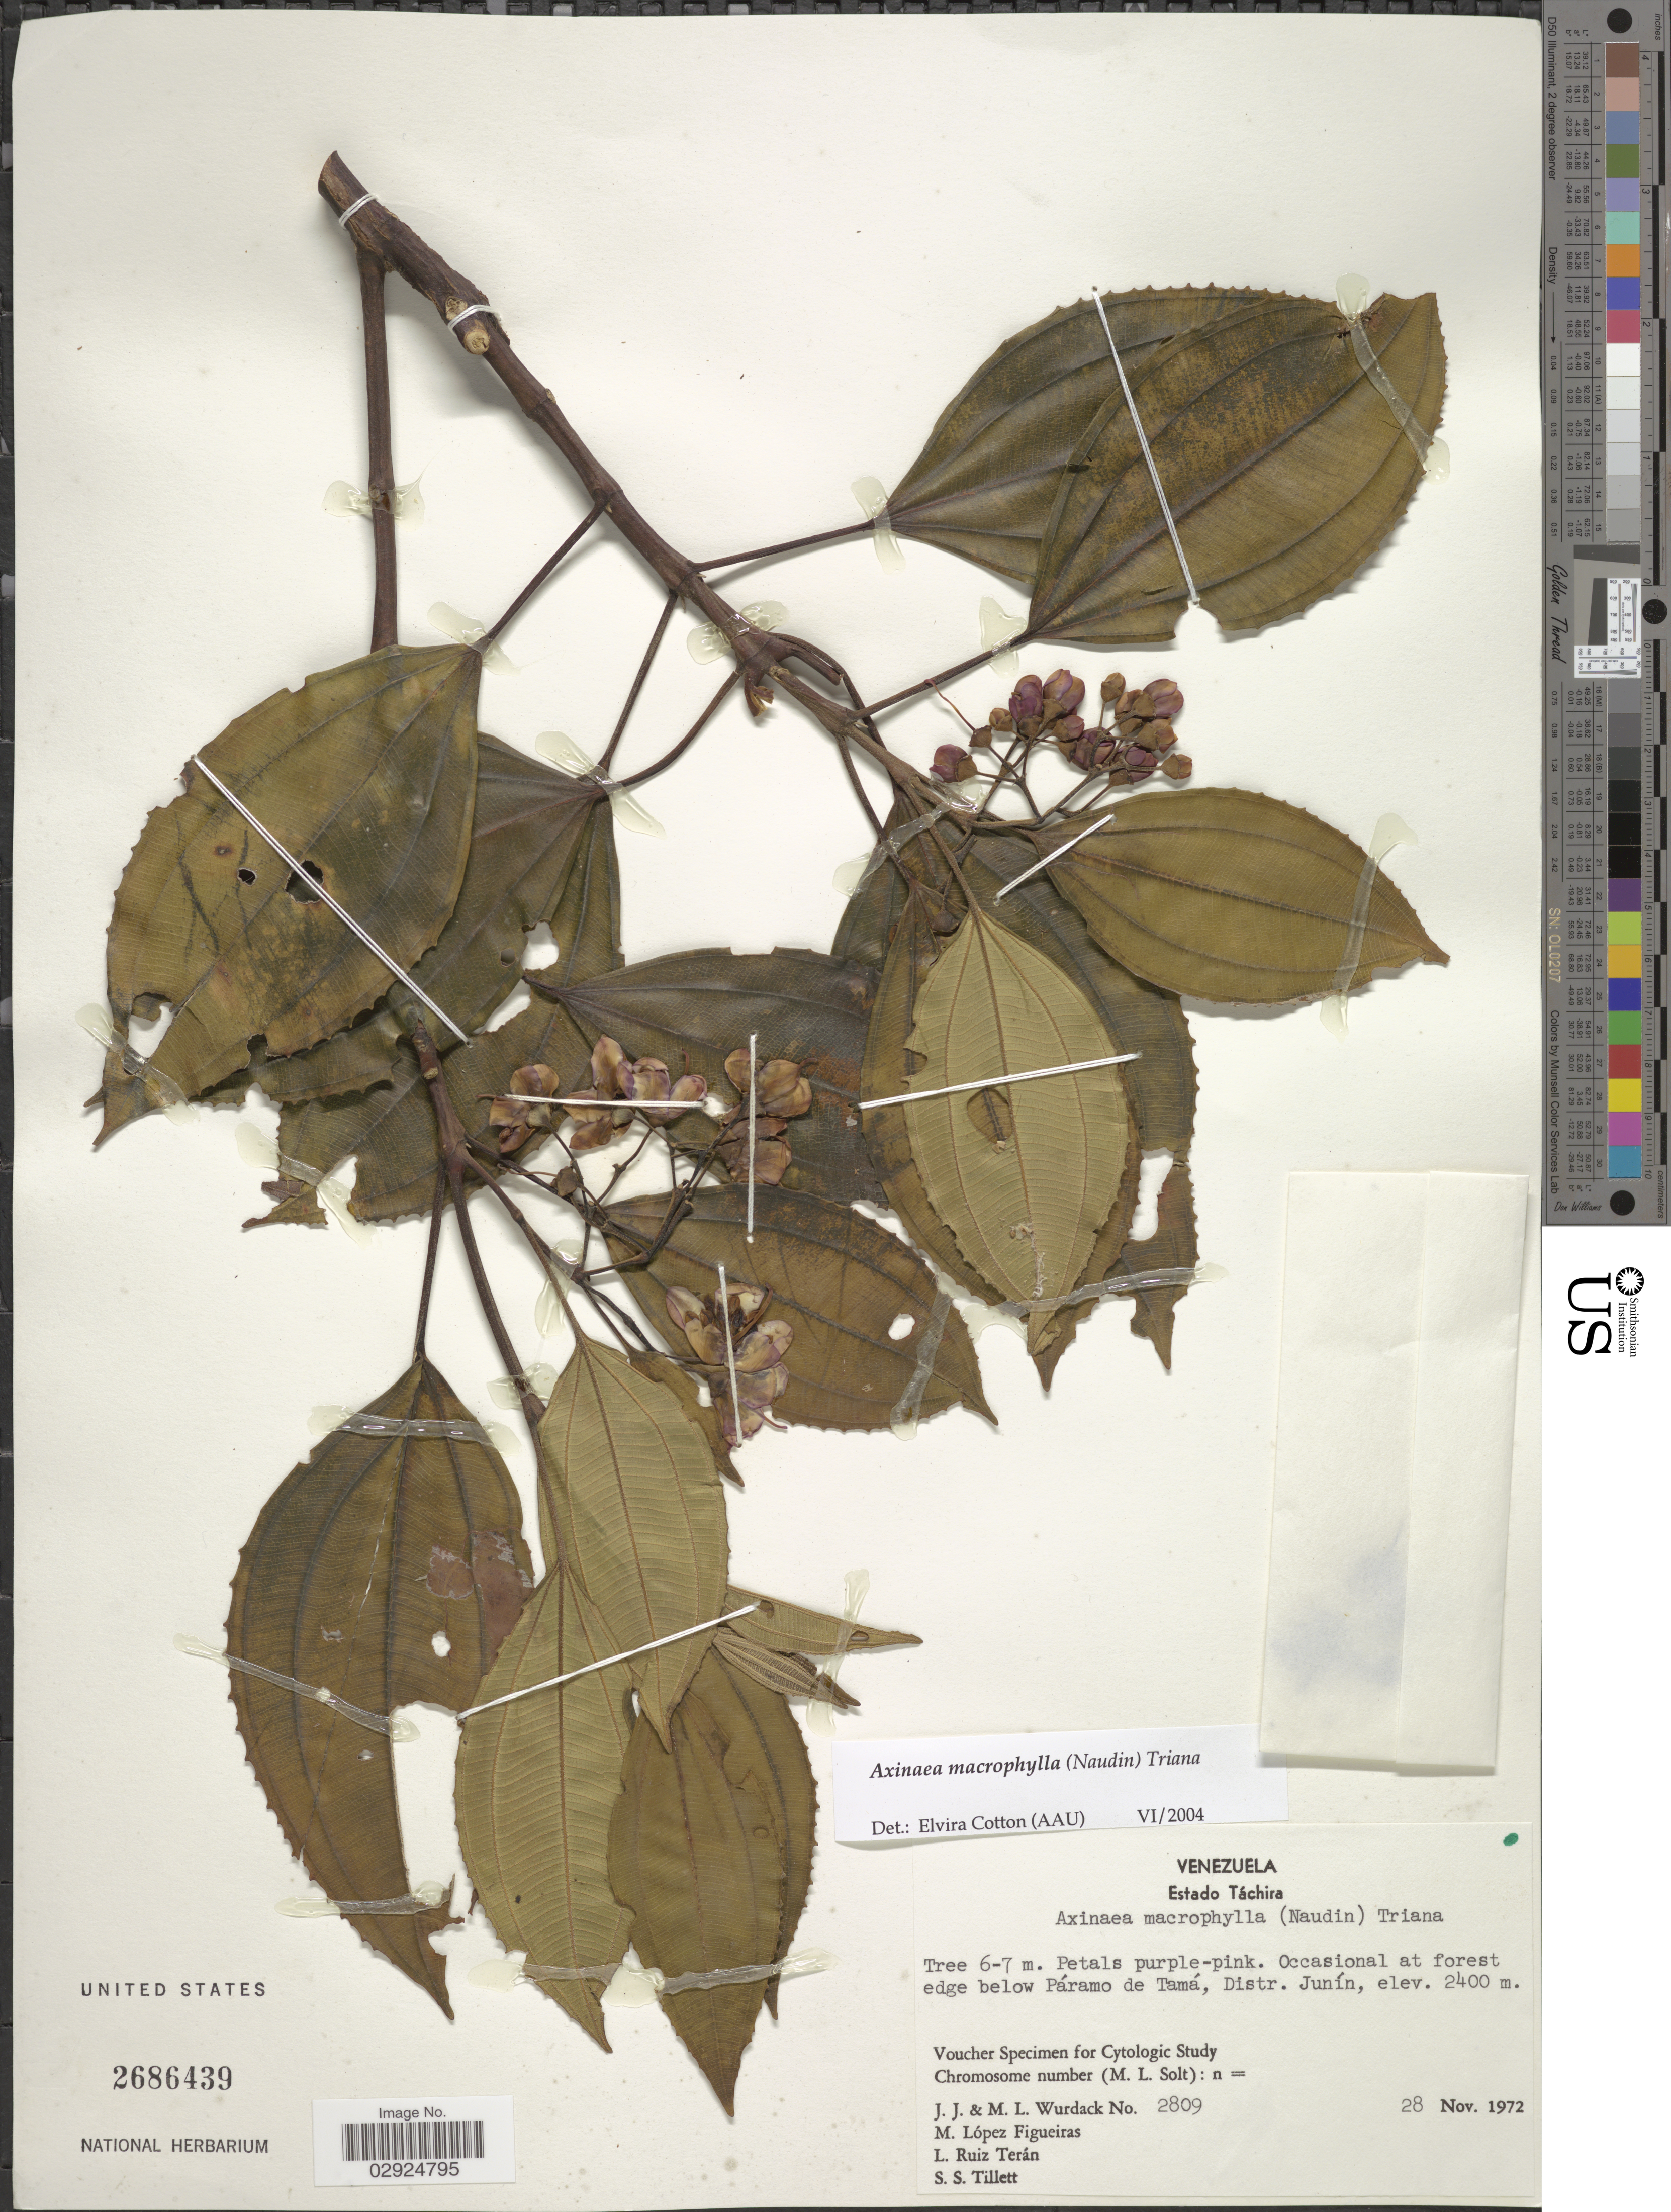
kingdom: Plantae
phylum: Tracheophyta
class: Magnoliopsida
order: Myrtales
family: Melastomataceae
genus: Axinaea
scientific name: Axinaea macrophylla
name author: (Naudin) Triana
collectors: J. J. Wurdack, M. L. Wurdack, M. López Figueiras & L. E. Ruíz-Terán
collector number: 2809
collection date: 1972-11-28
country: Venezuela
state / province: Tachira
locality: Estado Táchira. Occasional at forest edge below Páramo de Tamá,Distr. Junín.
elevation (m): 2400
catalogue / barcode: US 2686439